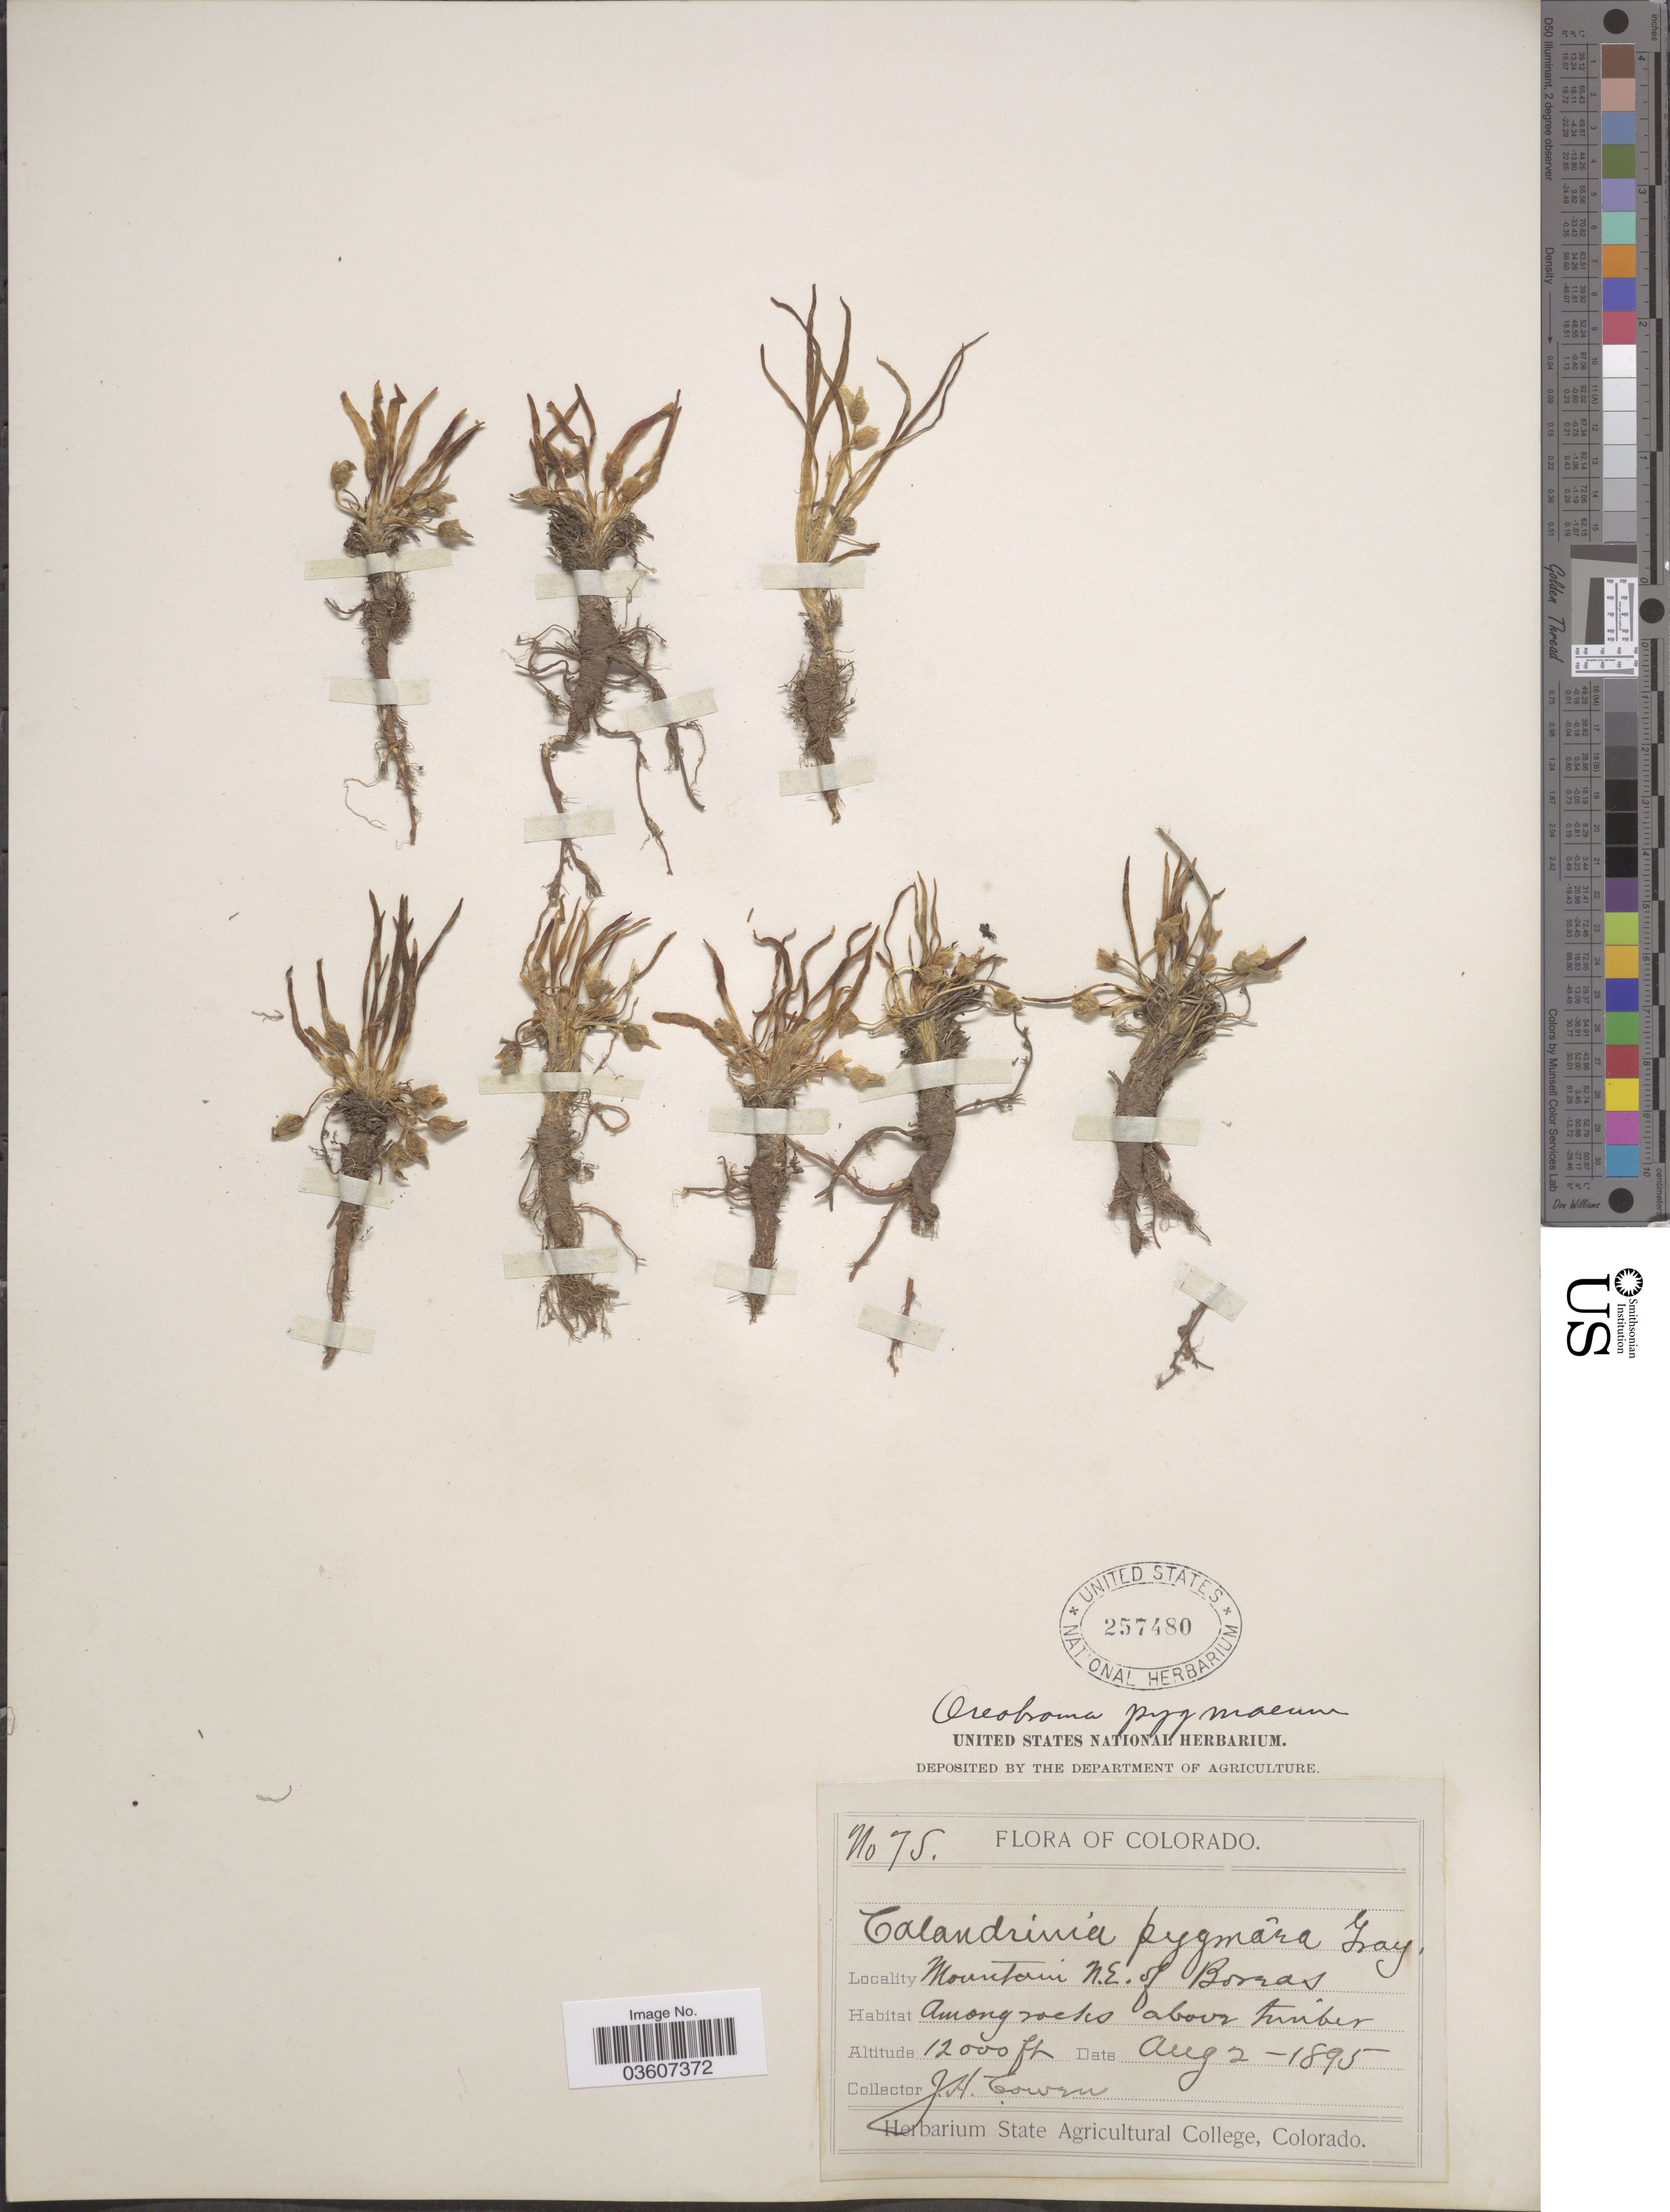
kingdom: Plantae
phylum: Tracheophyta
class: Magnoliopsida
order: Caryophyllales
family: Montiaceae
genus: Lewisia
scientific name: Lewisia pygmaea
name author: (A. Gray) B.L. Rob.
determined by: Strong, Mark T., (BOT), Smithsonian Institution - National Museum of Natural History (UNITED STATES)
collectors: J. H. Cowen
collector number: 75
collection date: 1895-08-02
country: United States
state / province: Colorado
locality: Mountain N.E. of Boreas.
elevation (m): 3658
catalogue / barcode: US 257480